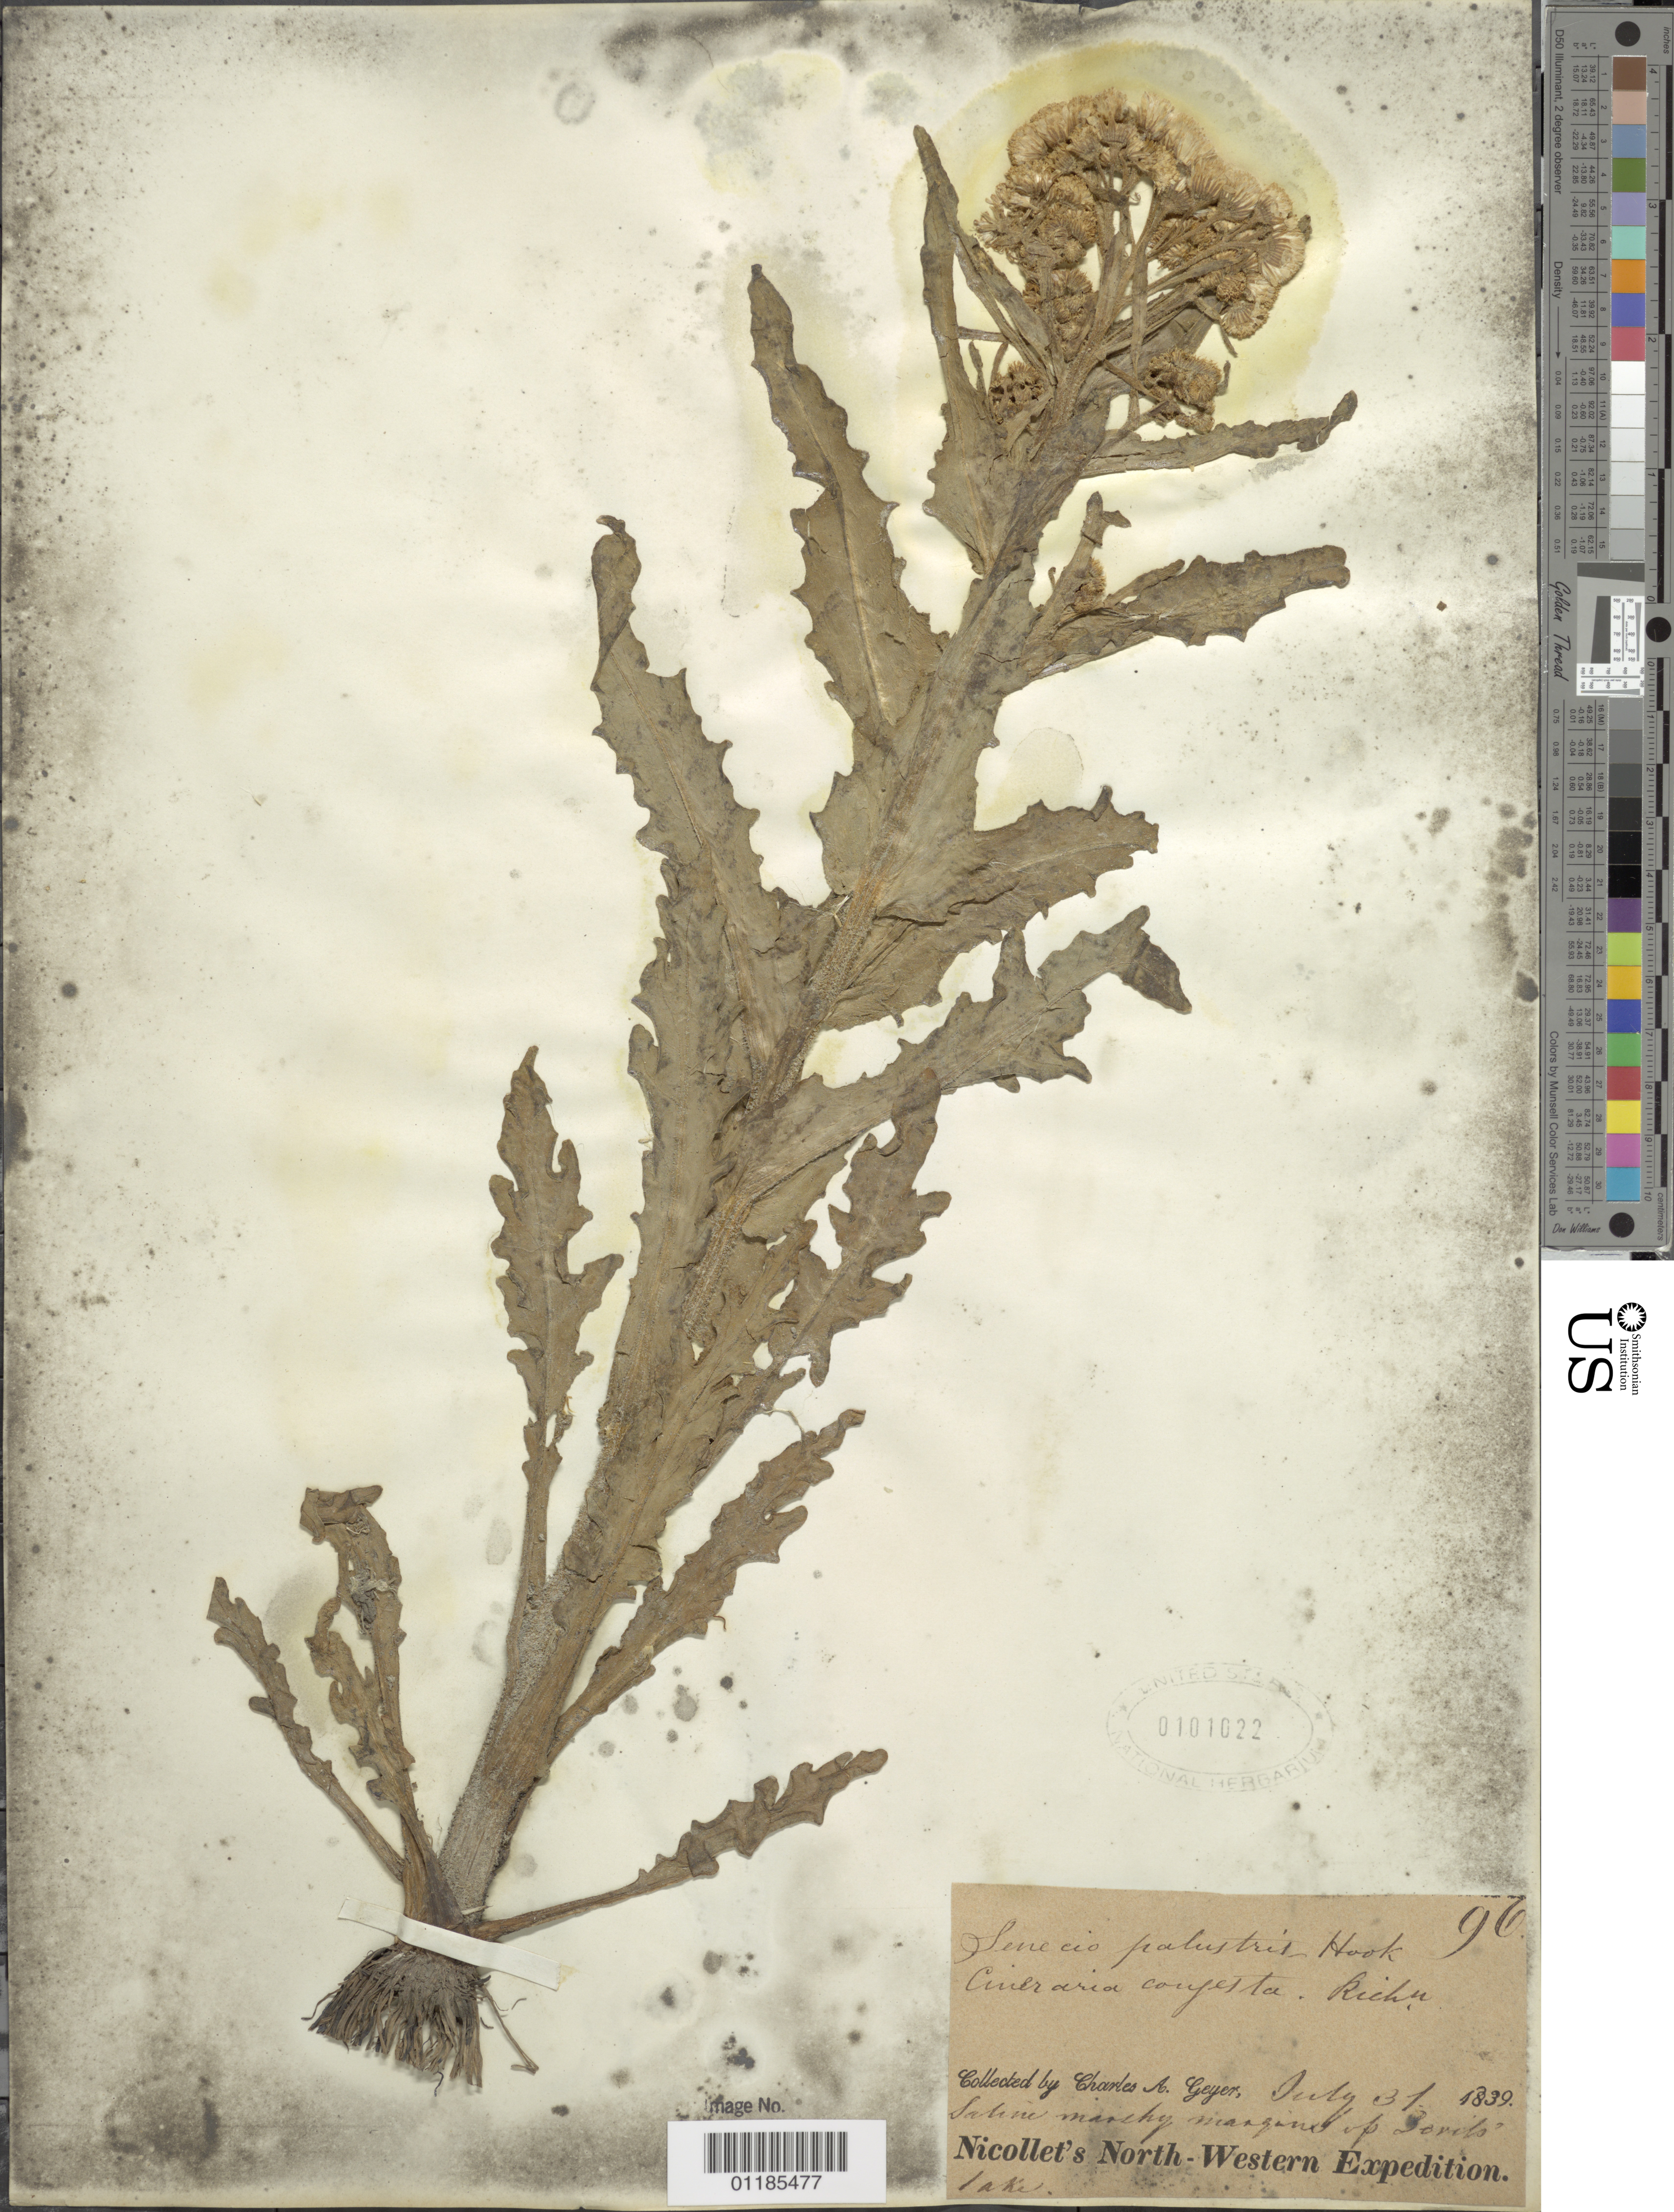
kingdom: Plantae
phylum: Tracheophyta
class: Magnoliopsida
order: Asterales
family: Asteraceae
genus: Tephroseris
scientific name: Tephroseris palustris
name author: (L.) Rchb.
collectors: C. A. Geyer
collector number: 96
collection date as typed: July 31st, 1839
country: United States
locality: About Devil's Lake.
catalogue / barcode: US 101022